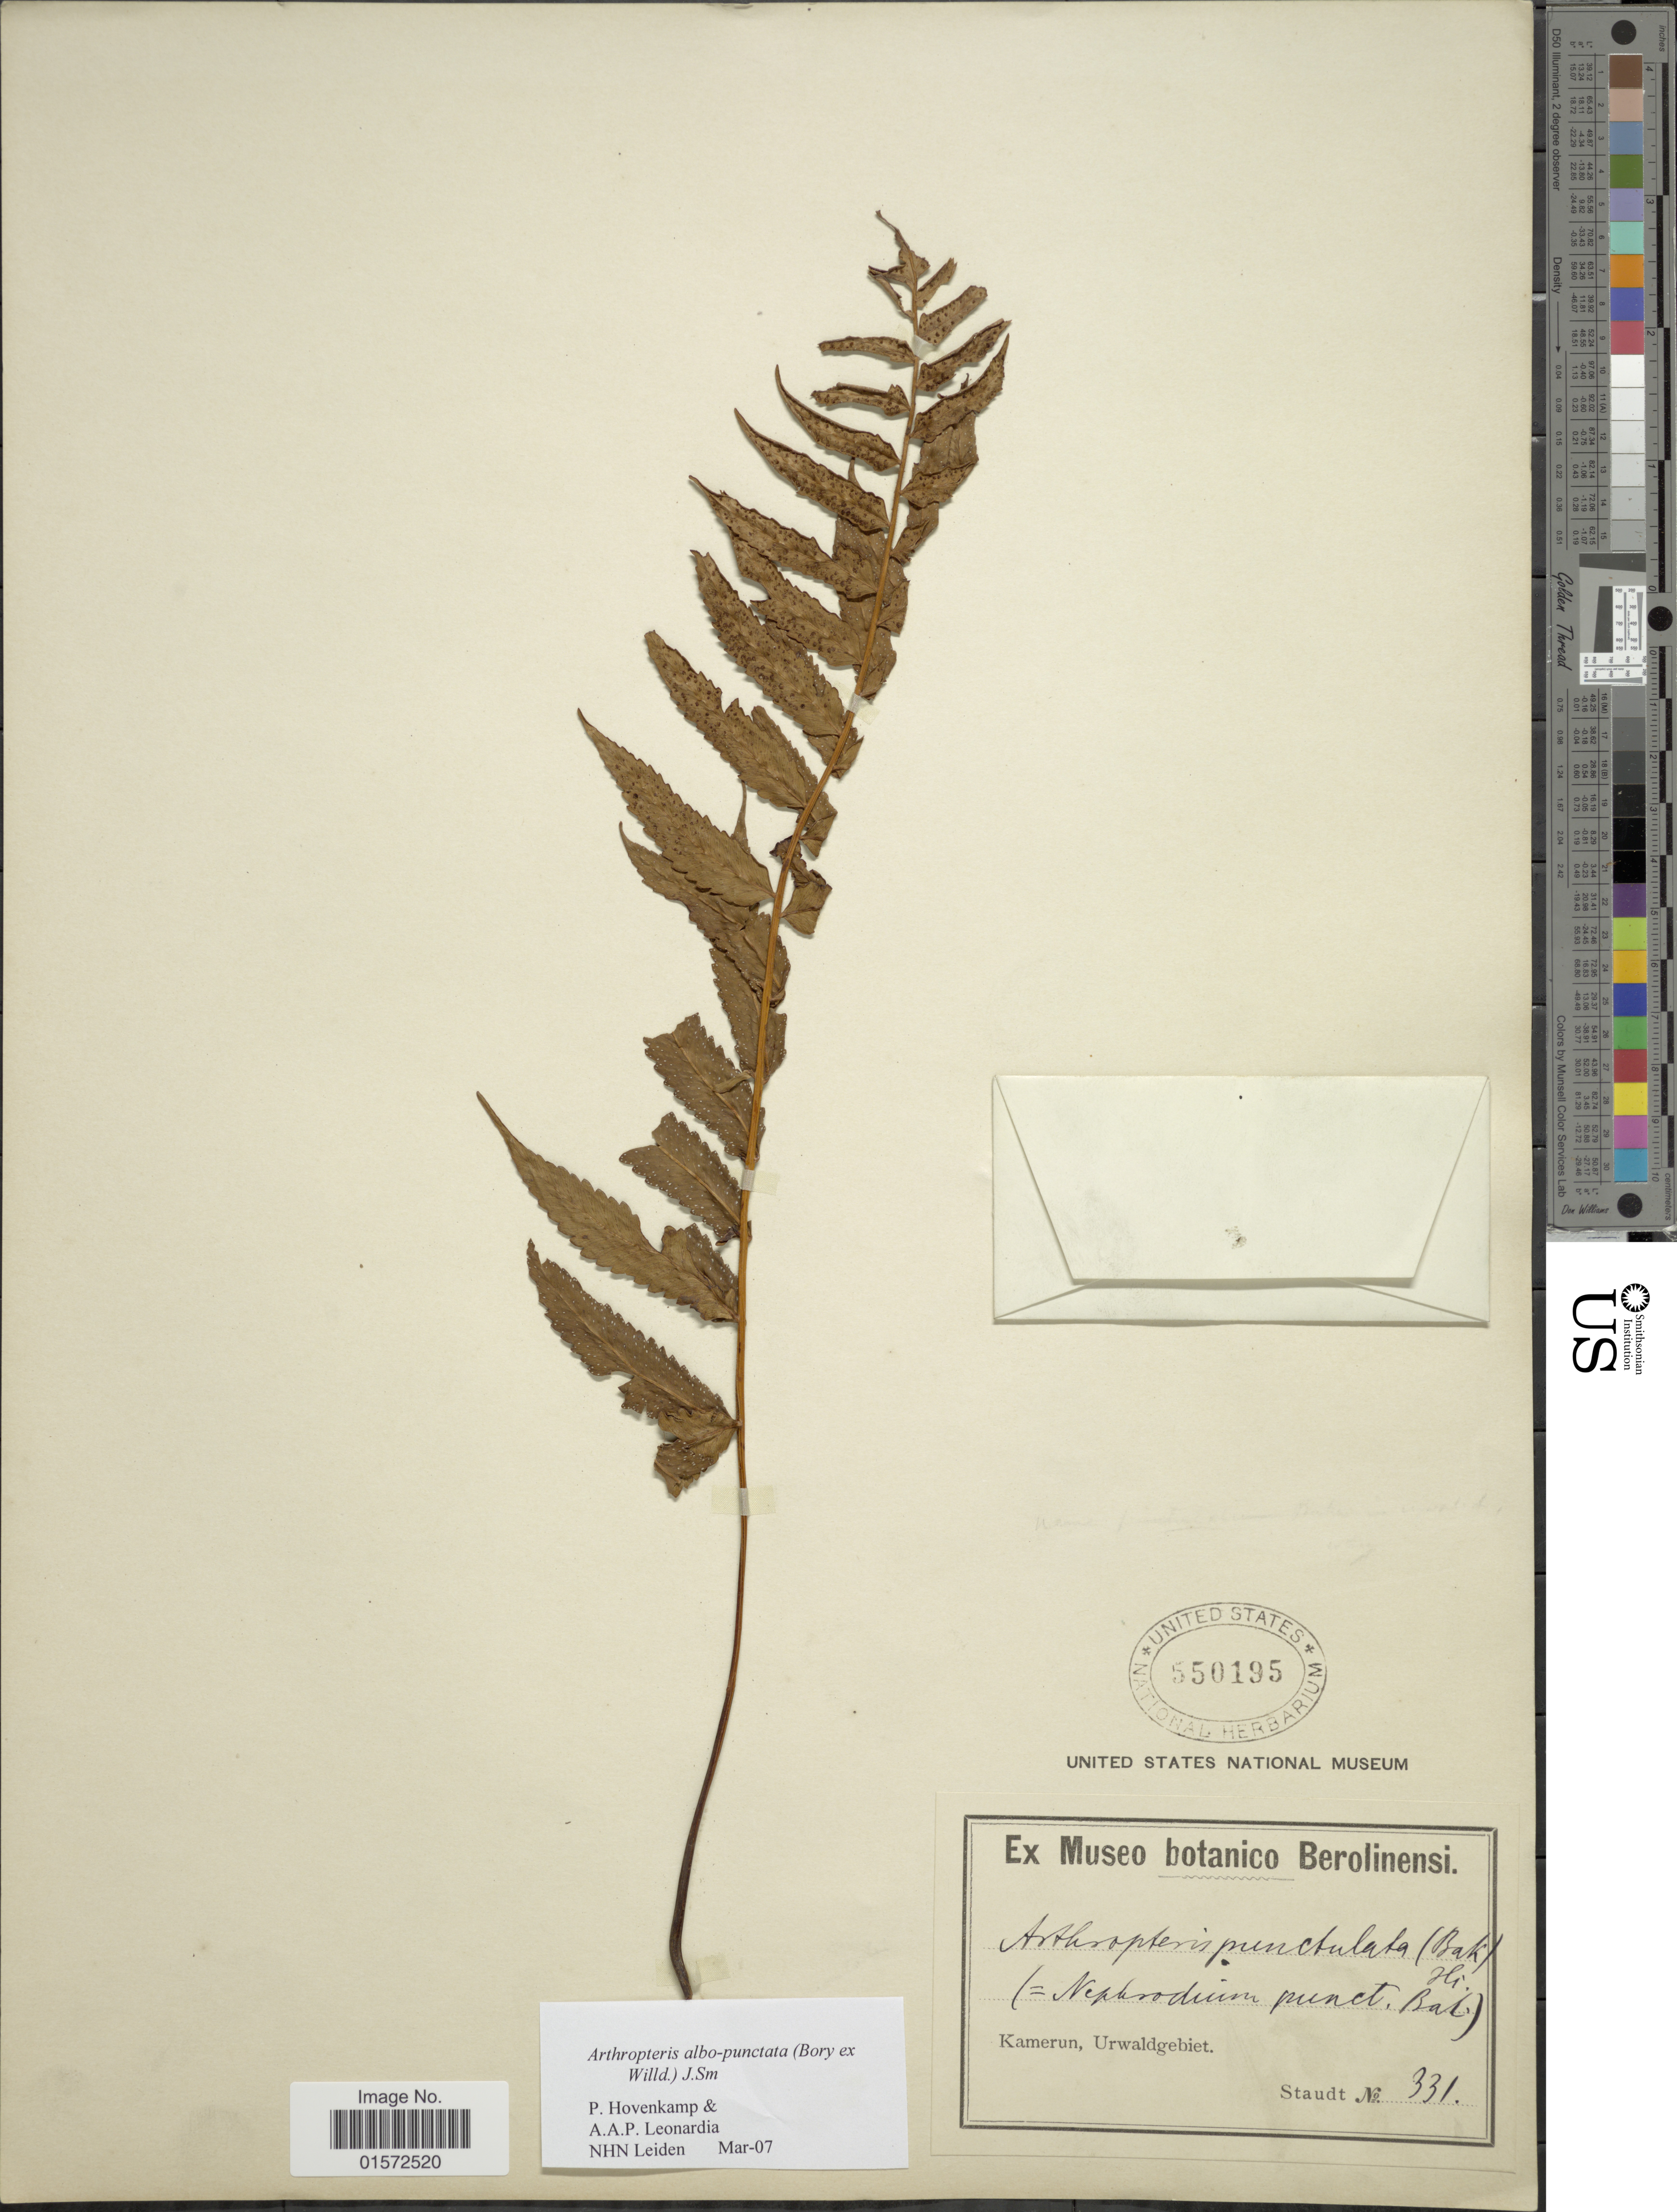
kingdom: Plantae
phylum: Tracheophyta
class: Polypodiopsida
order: Polypodiales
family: Tectariaceae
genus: Arthropteris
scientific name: Arthropteris albopunctata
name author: (Bory ex Willd.) J. Sm.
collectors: -. Staudt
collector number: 331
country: Cameroon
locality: Kamerun, Urwaldgebiet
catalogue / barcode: US 550195